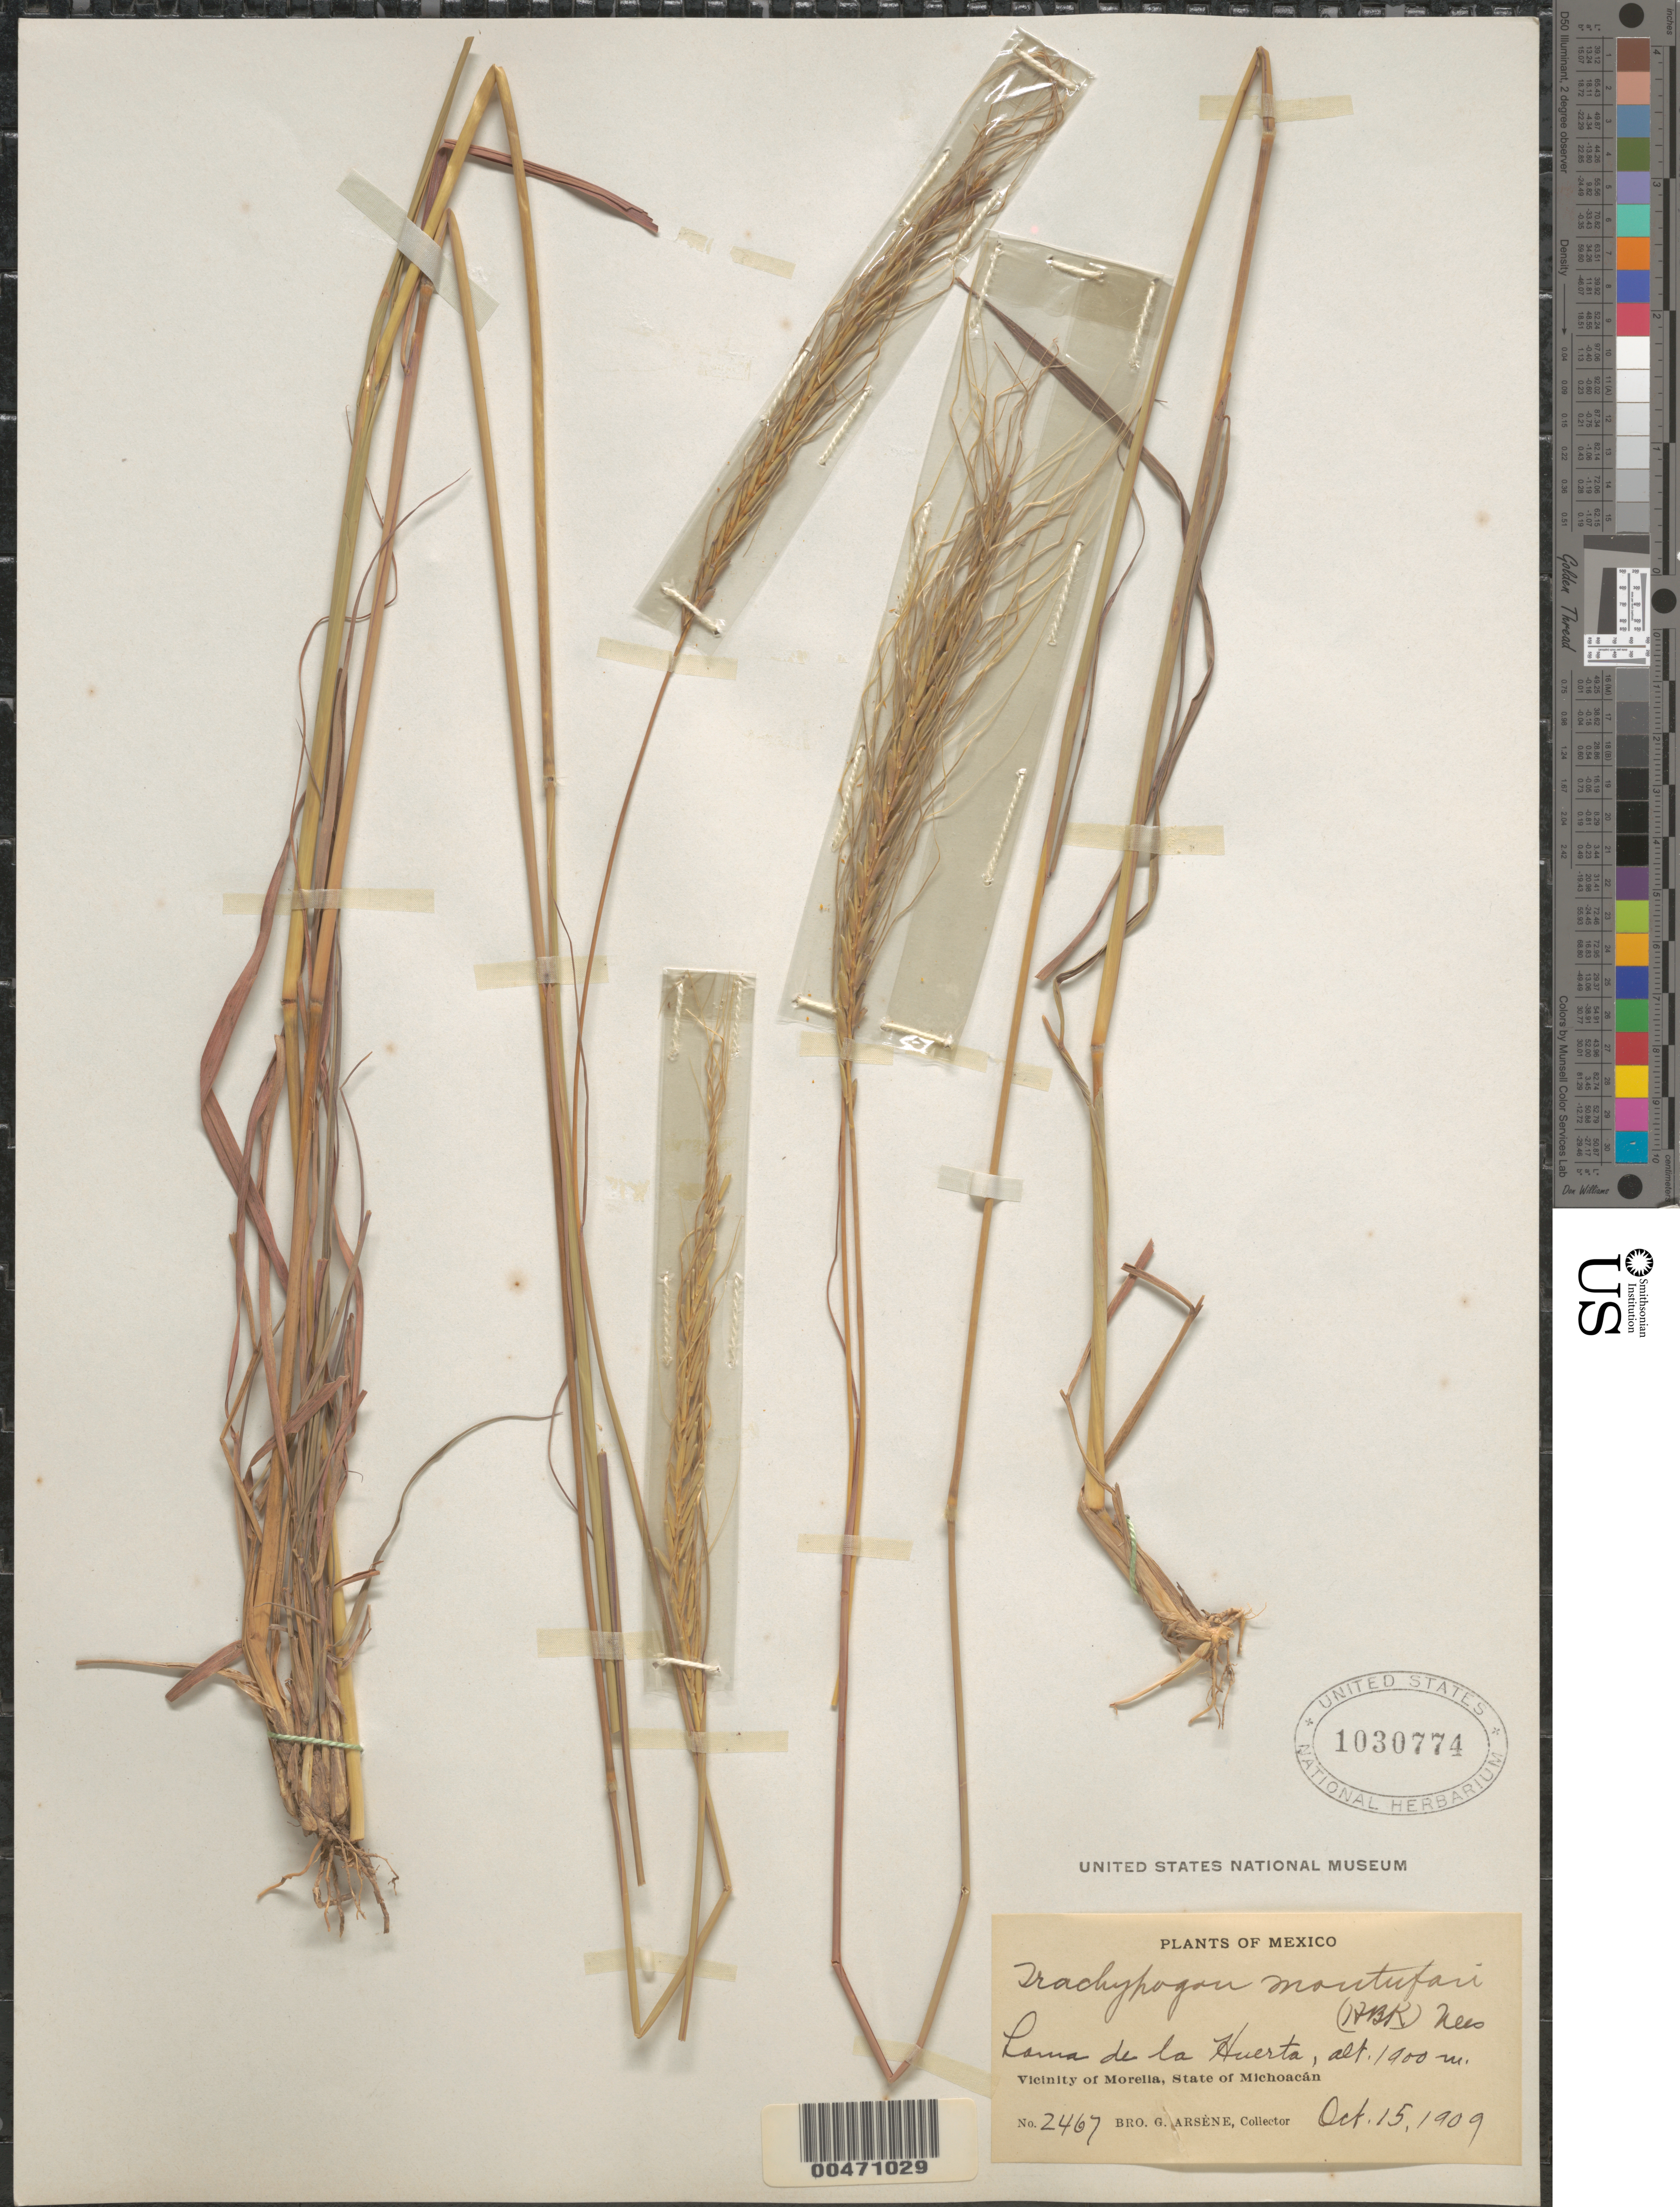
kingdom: Plantae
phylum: Tracheophyta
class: Liliopsida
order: Poales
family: Poaceae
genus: Trachypogon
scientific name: Trachypogon secundus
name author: (J. Presl) Scribn.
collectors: Bro. G. Arsène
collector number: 2467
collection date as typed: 15 Oct 1909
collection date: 1909-10-15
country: Mexico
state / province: Michoacán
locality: Loma de la Huerta, vicinity of Morelia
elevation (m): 1900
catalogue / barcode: US 1030774